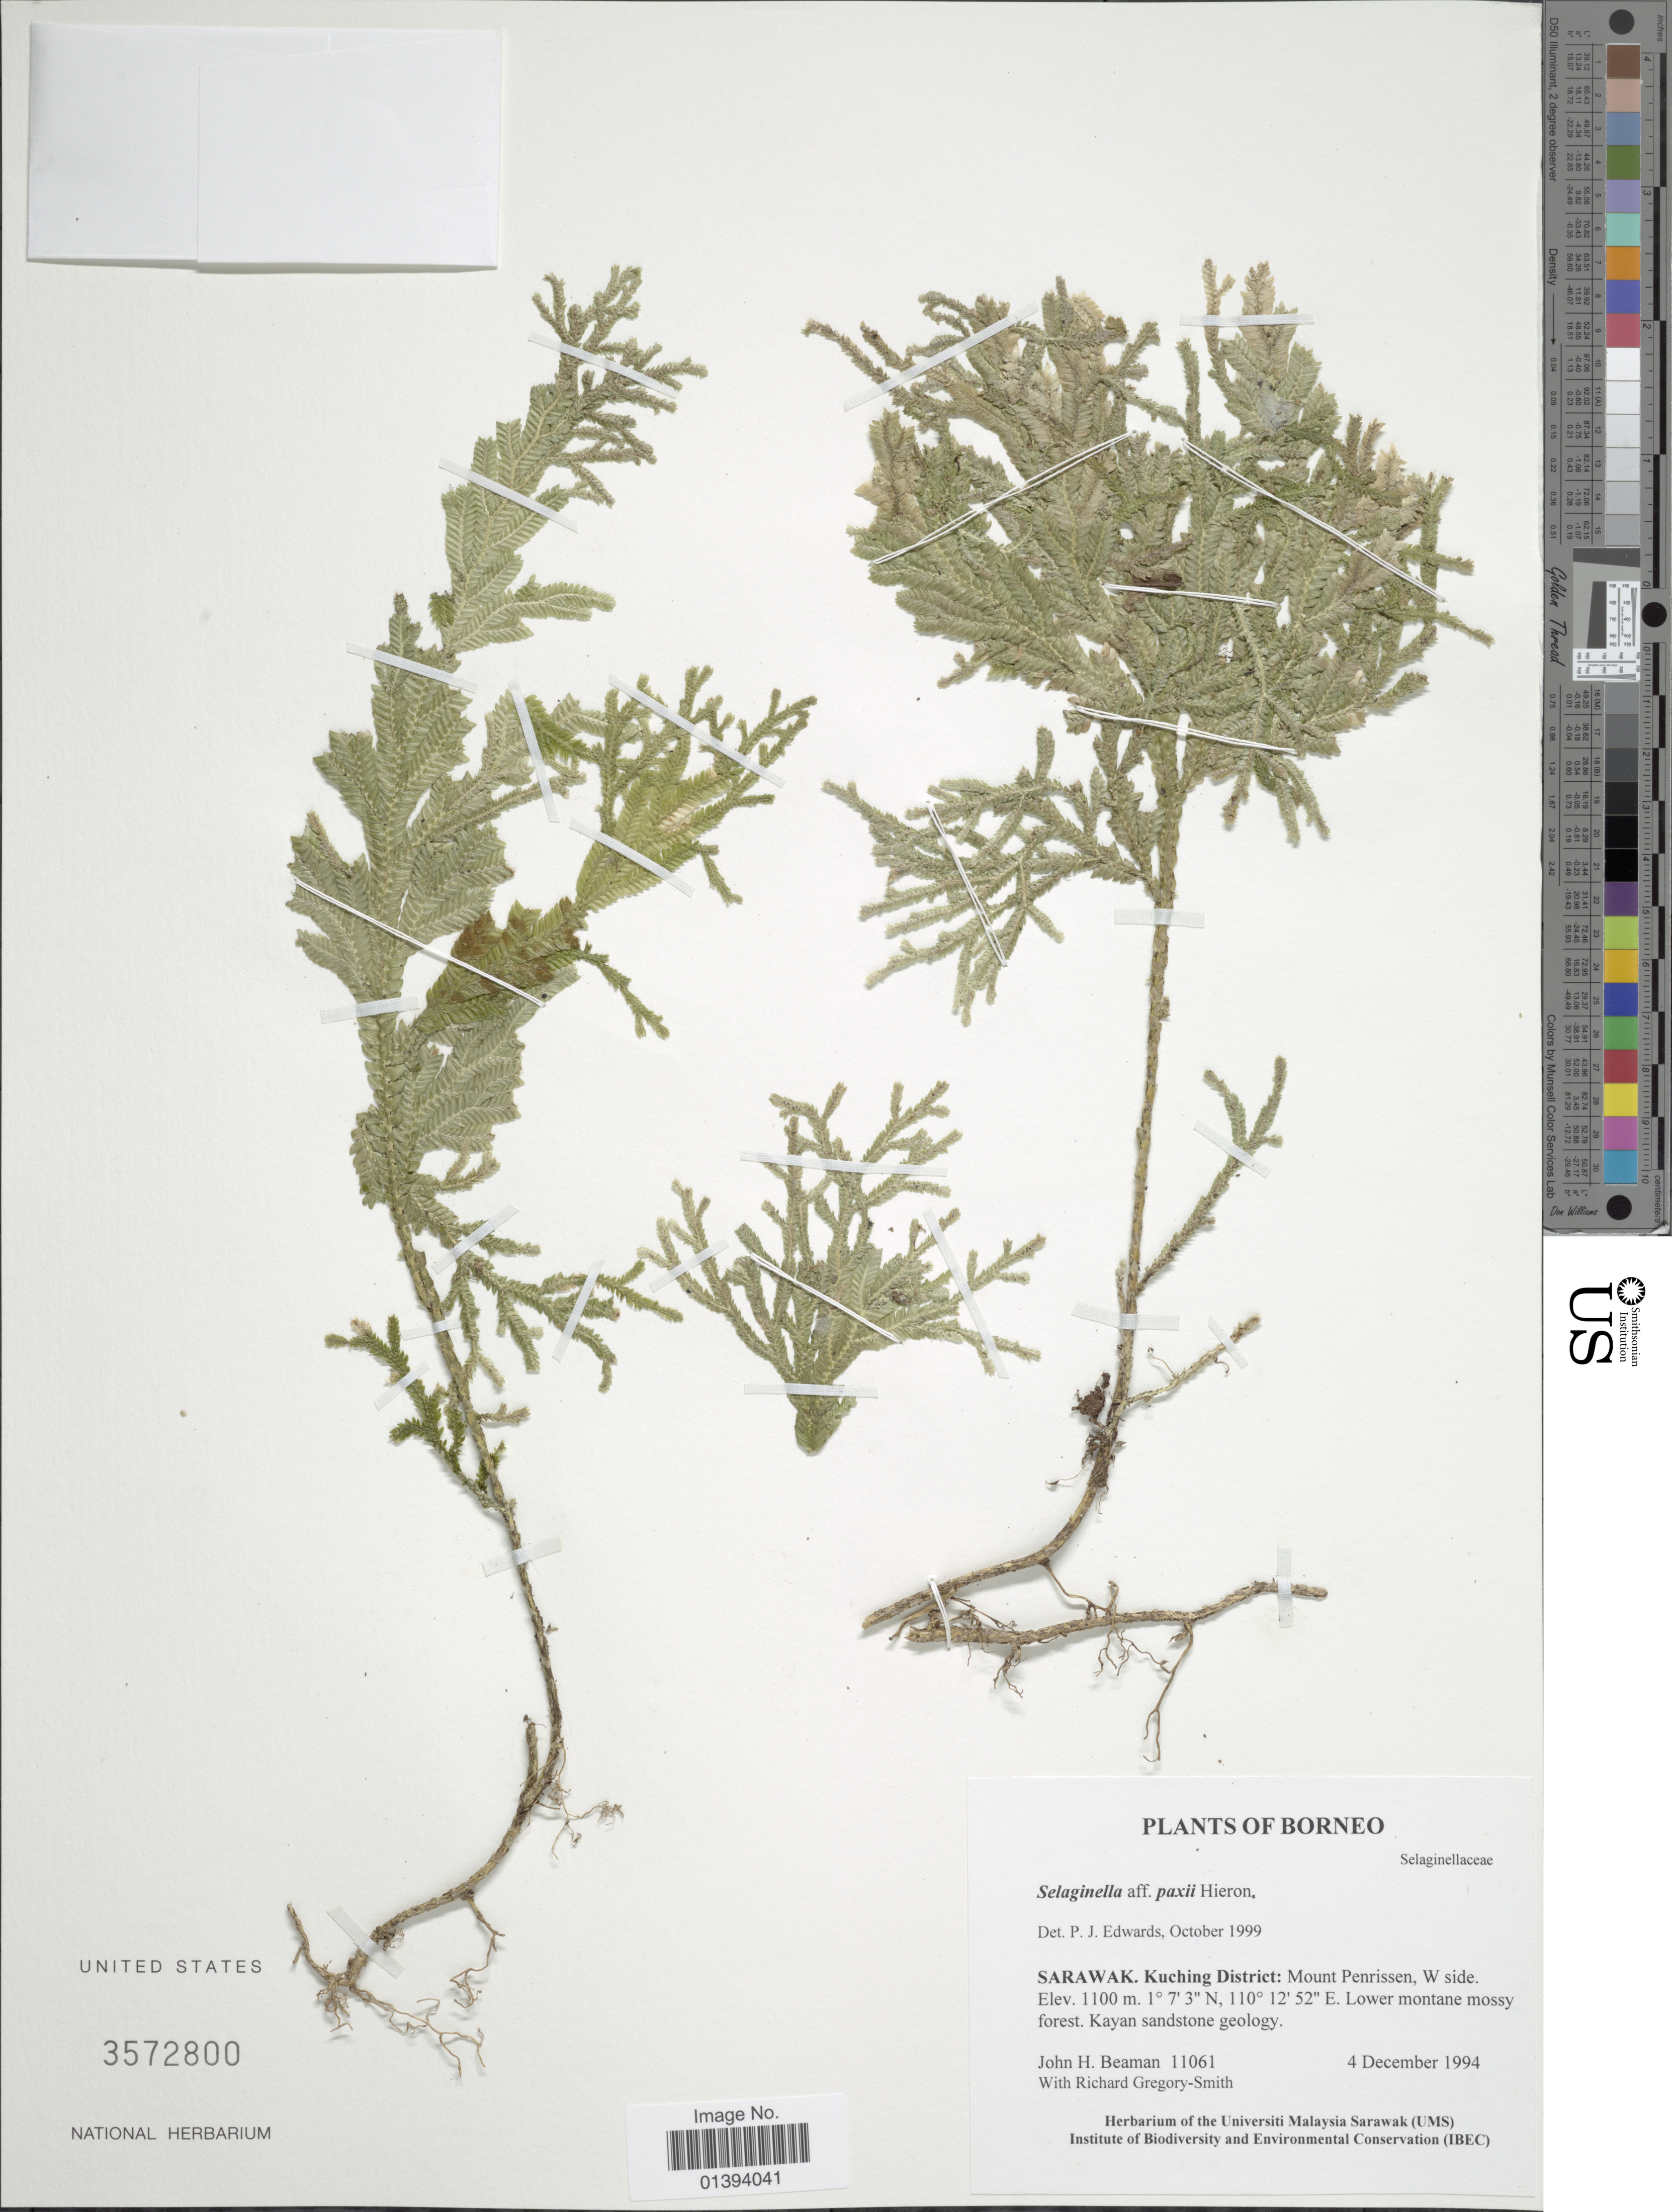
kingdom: Plantae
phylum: Tracheophyta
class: Lycopodiopsida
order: Selaginellales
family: Selaginellaceae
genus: Selaginella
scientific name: Selaginella paxii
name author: Hieron.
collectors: J. H. Beaman & R. Gregory-Smith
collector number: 11061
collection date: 1994-12-04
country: Malaysia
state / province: Sarawak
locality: Kuching District: Mount Penrissen, W side lower montane mossy forest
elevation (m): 1100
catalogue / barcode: US 3572800